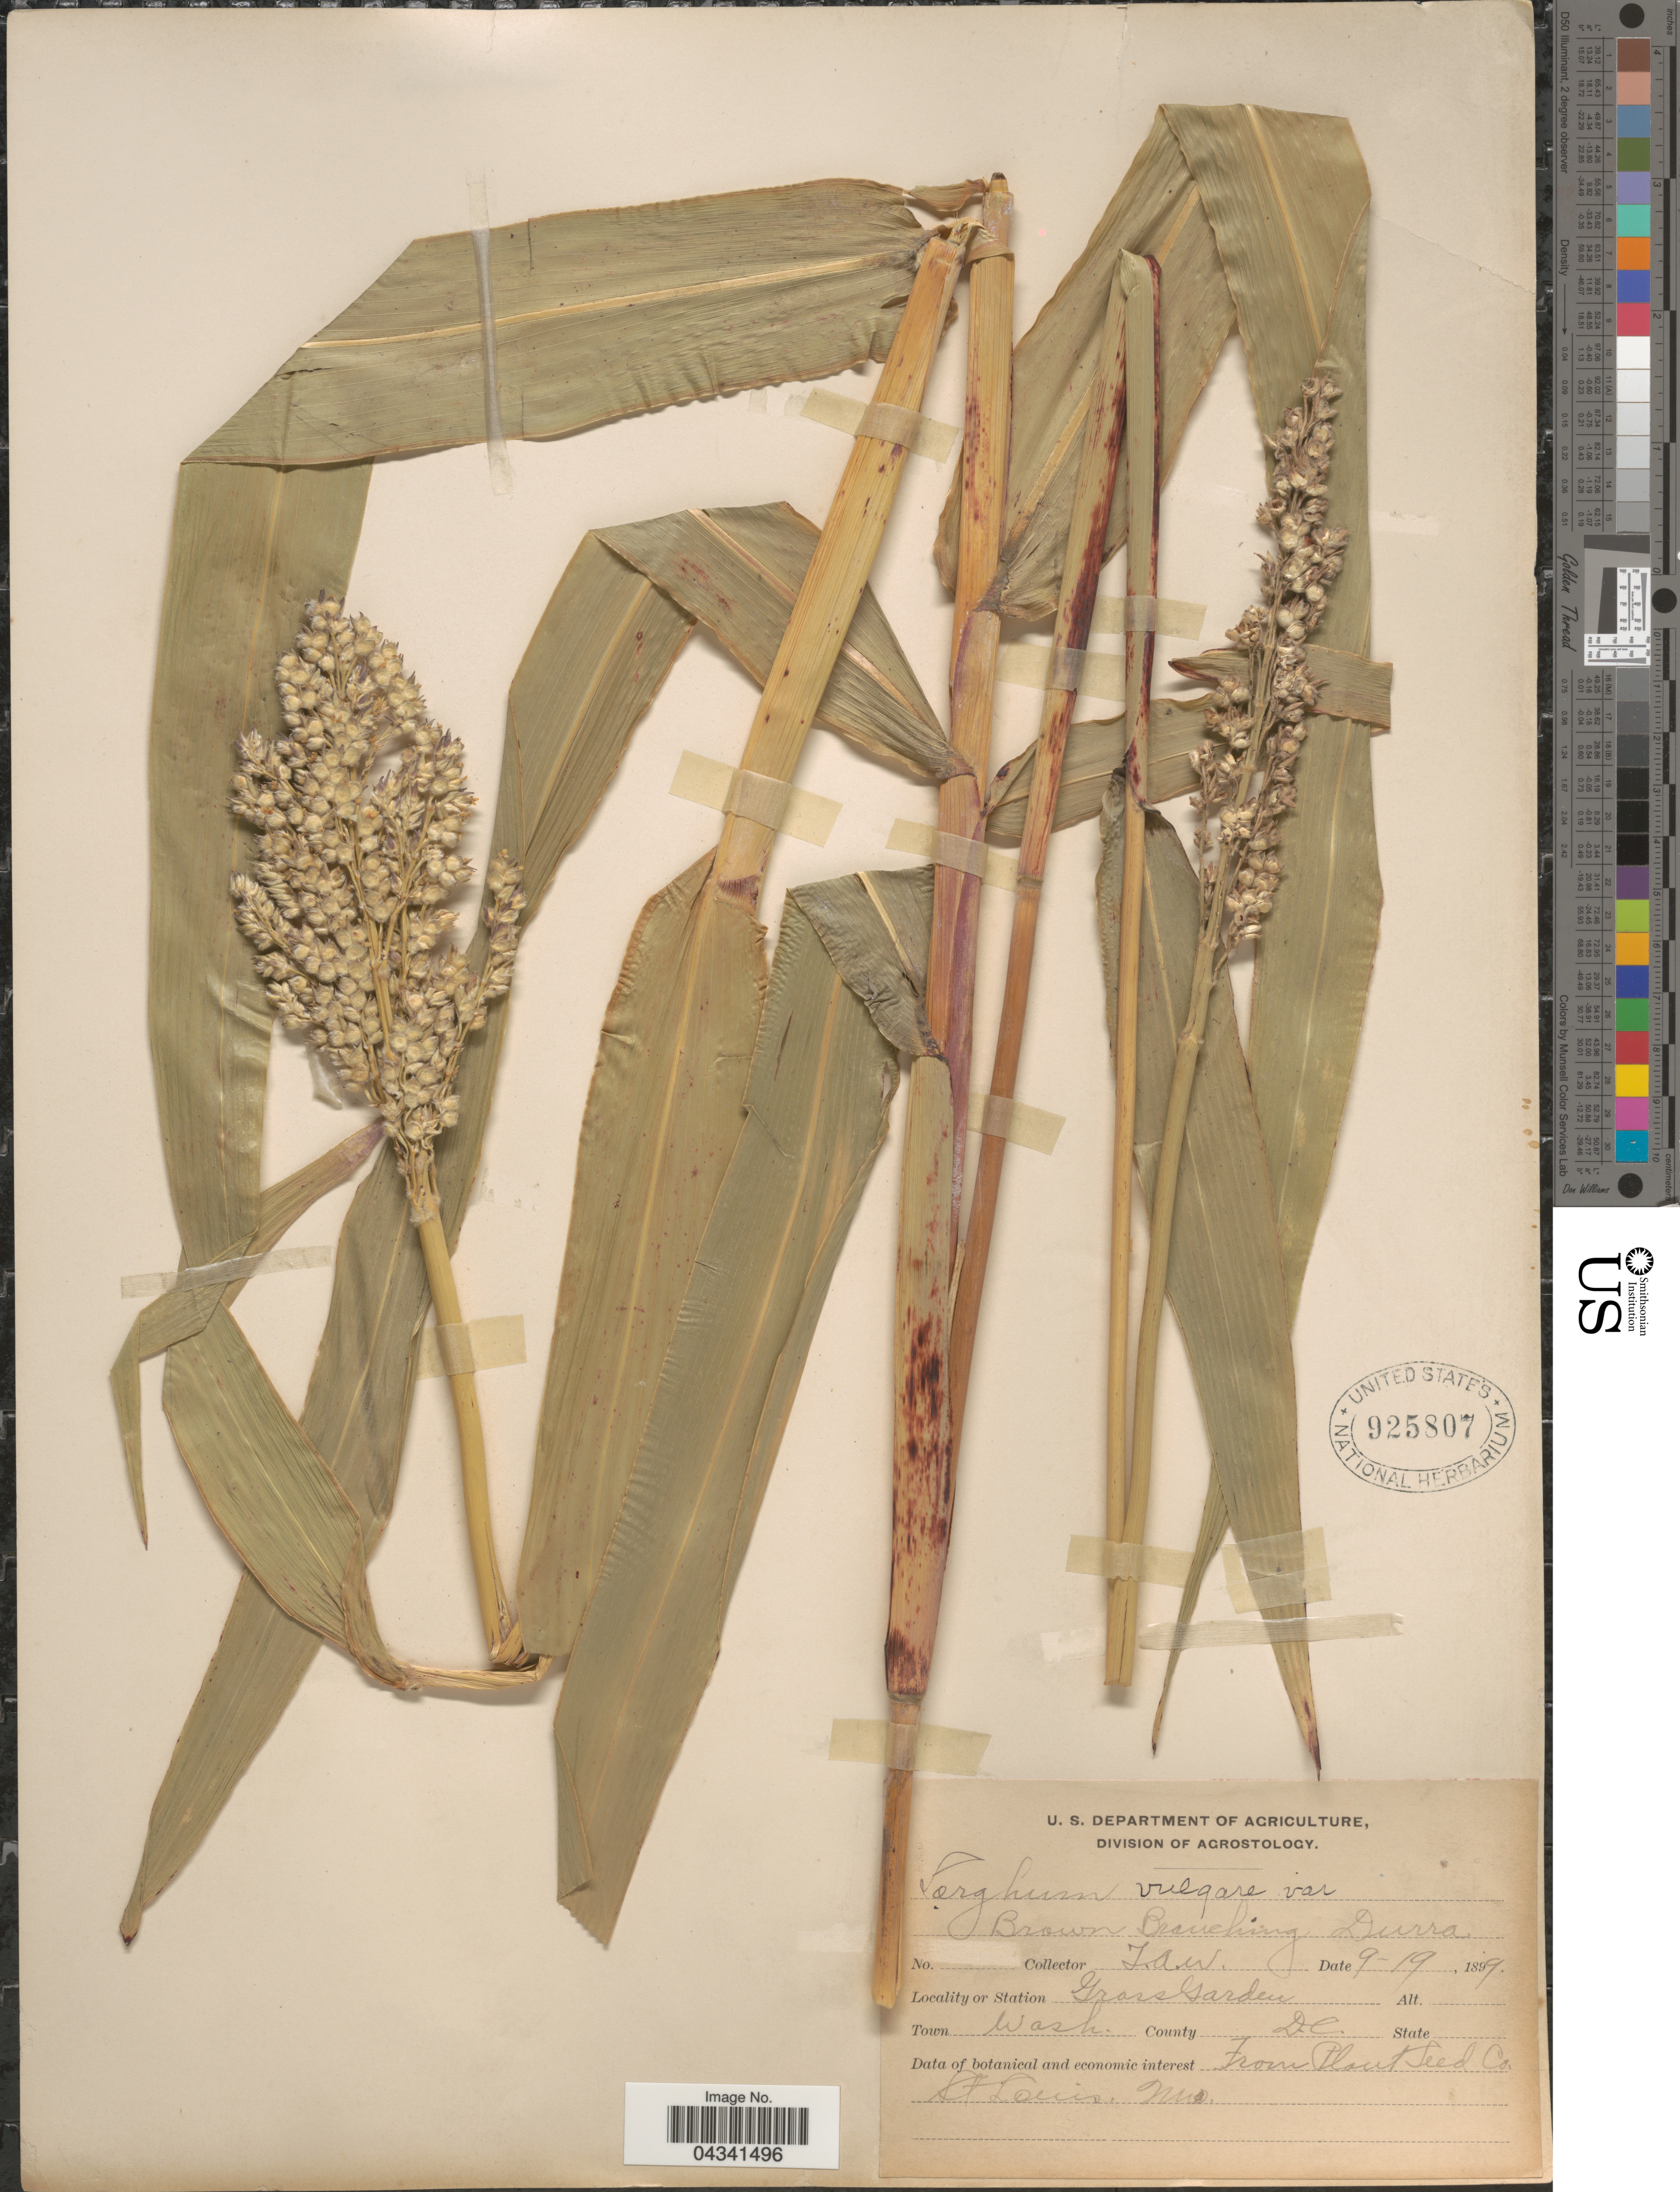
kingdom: Plantae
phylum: Tracheophyta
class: Liliopsida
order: Poales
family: Poaceae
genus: Sorghum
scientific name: Sorghum bicolor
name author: (L.) Moench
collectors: T. A. W.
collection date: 1899-09-19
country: United States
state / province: District of Columbia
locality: Locality or Station Grass Garden. Town Wash.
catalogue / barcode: US 925807